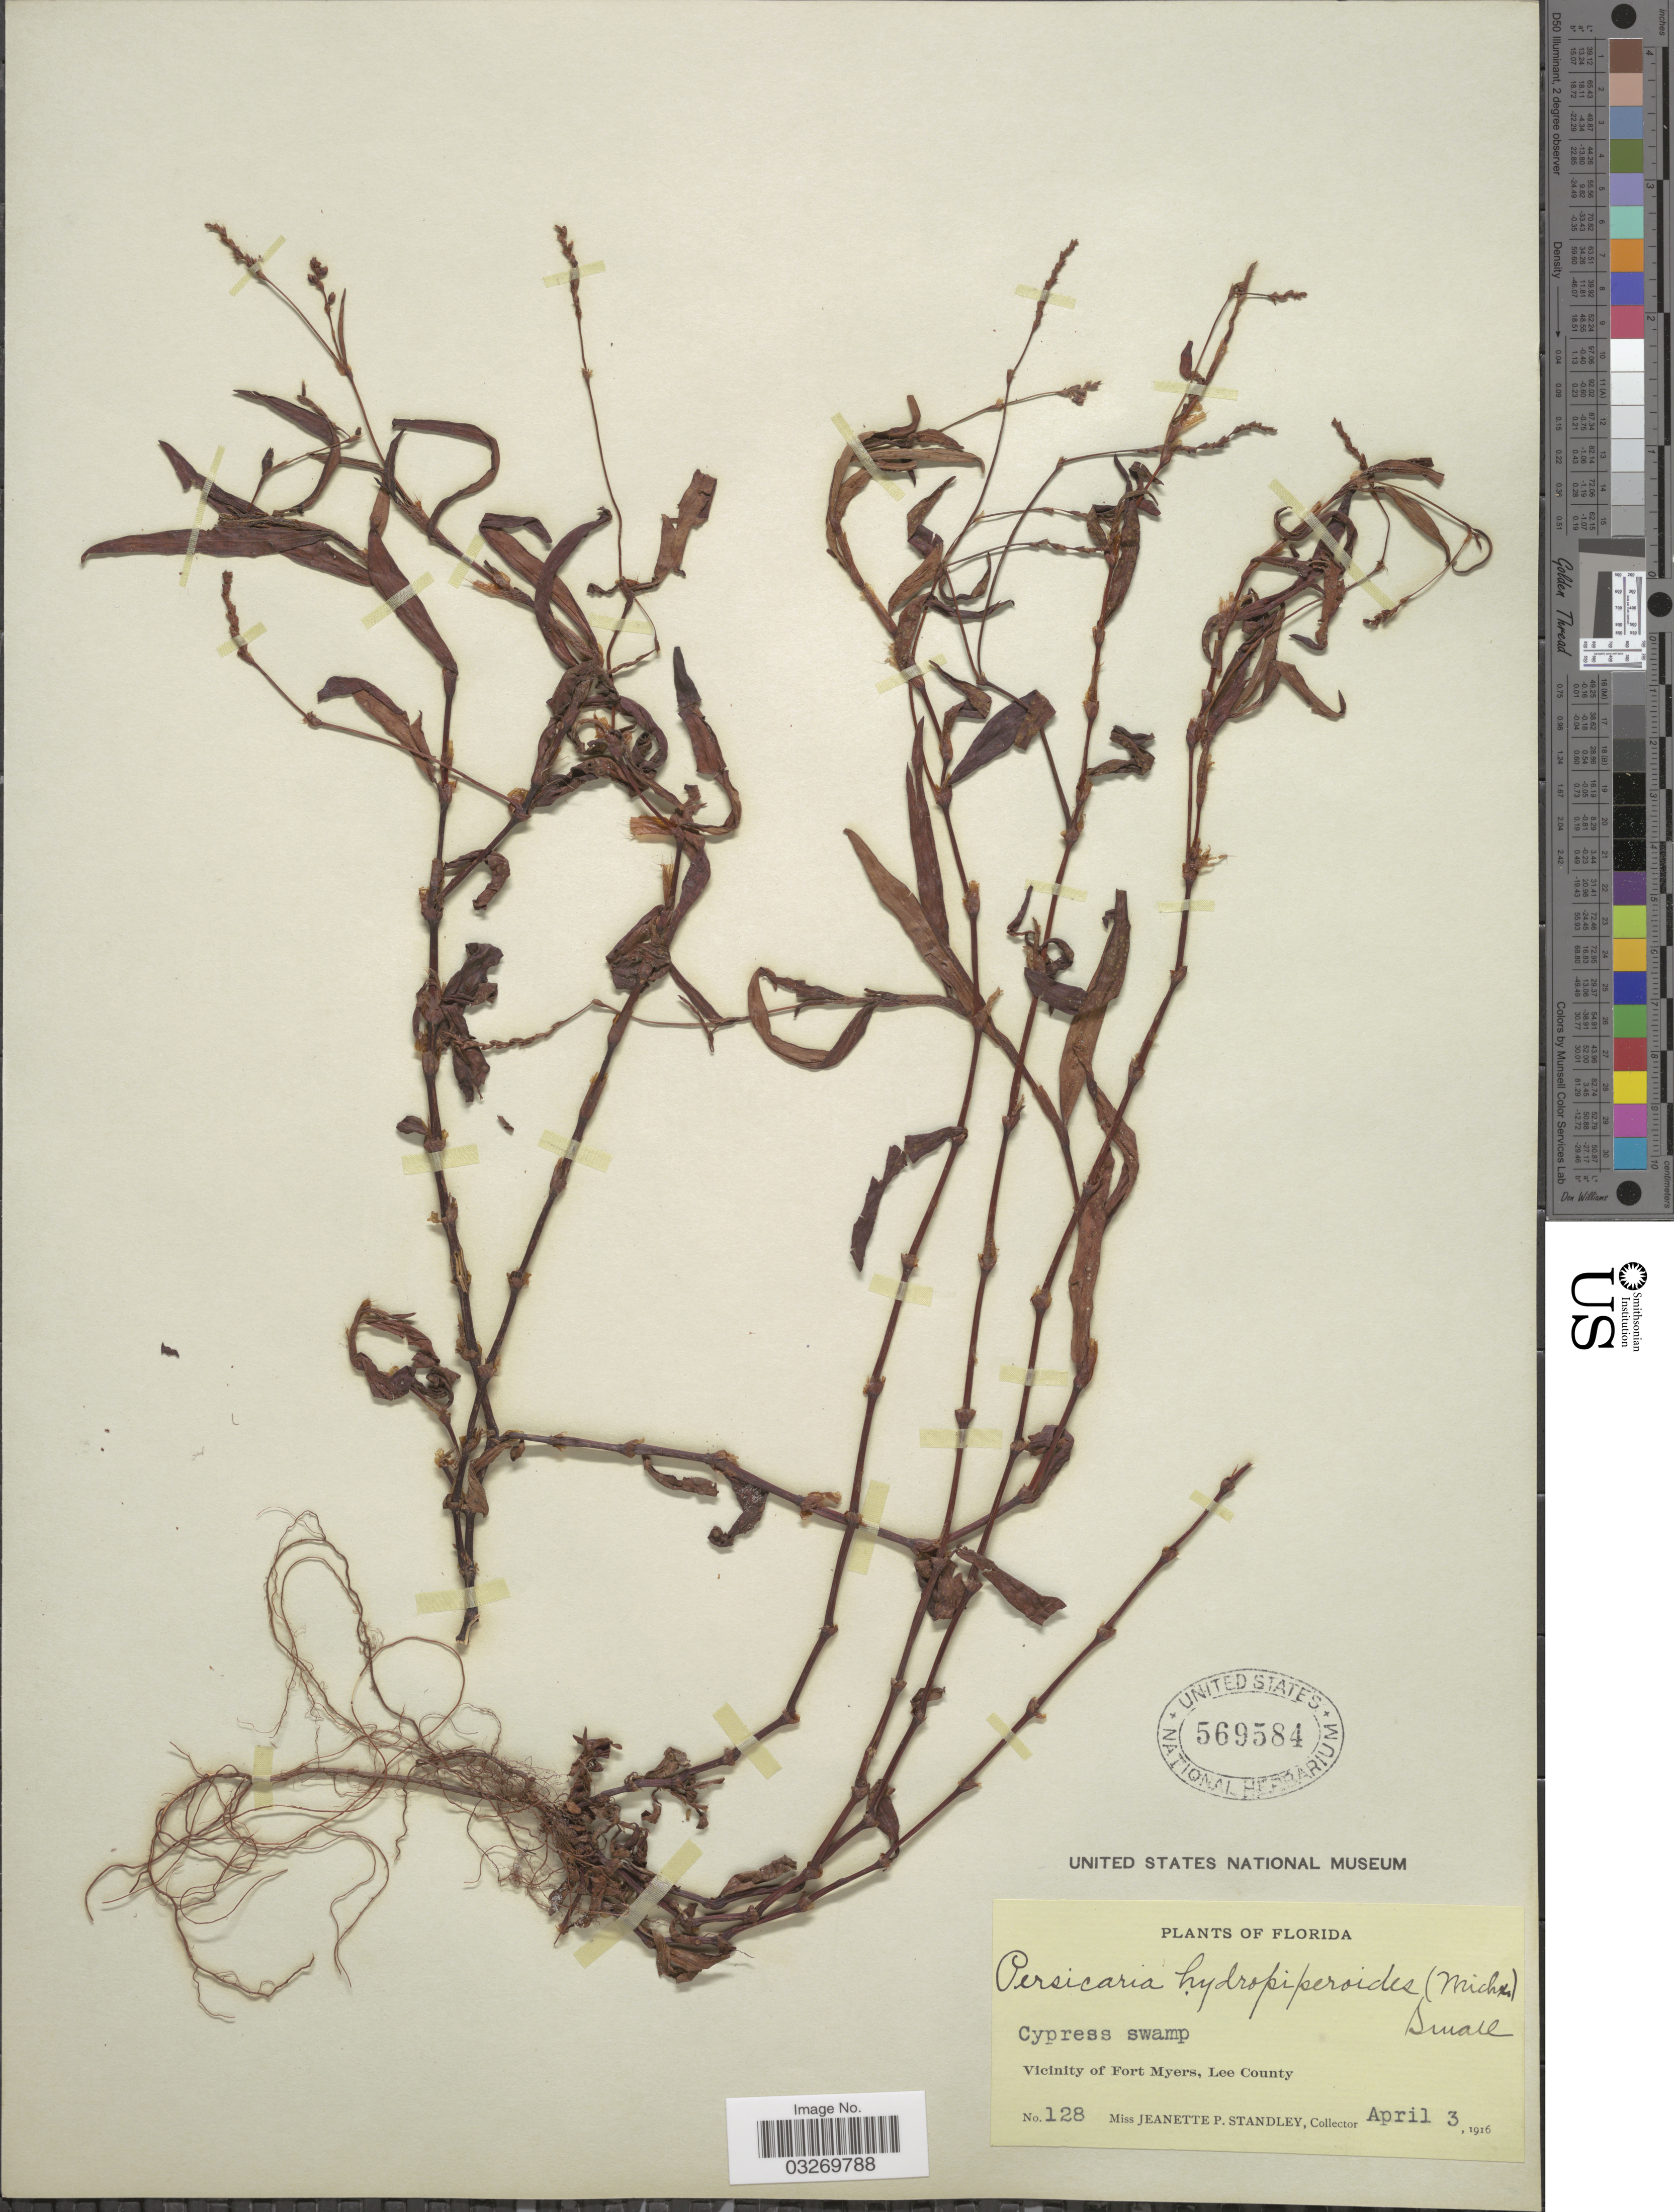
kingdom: Plantae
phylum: Tracheophyta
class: Magnoliopsida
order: Caryophyllales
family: Polygonaceae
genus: Polygonum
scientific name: Polygonum hydropiperoides var. macerum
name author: Stanford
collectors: J. P. Standley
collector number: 128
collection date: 1916-04-03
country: United States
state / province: Florida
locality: Cypress swamp. Vicinity of Fort Myers, Lee County.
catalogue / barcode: US 569584